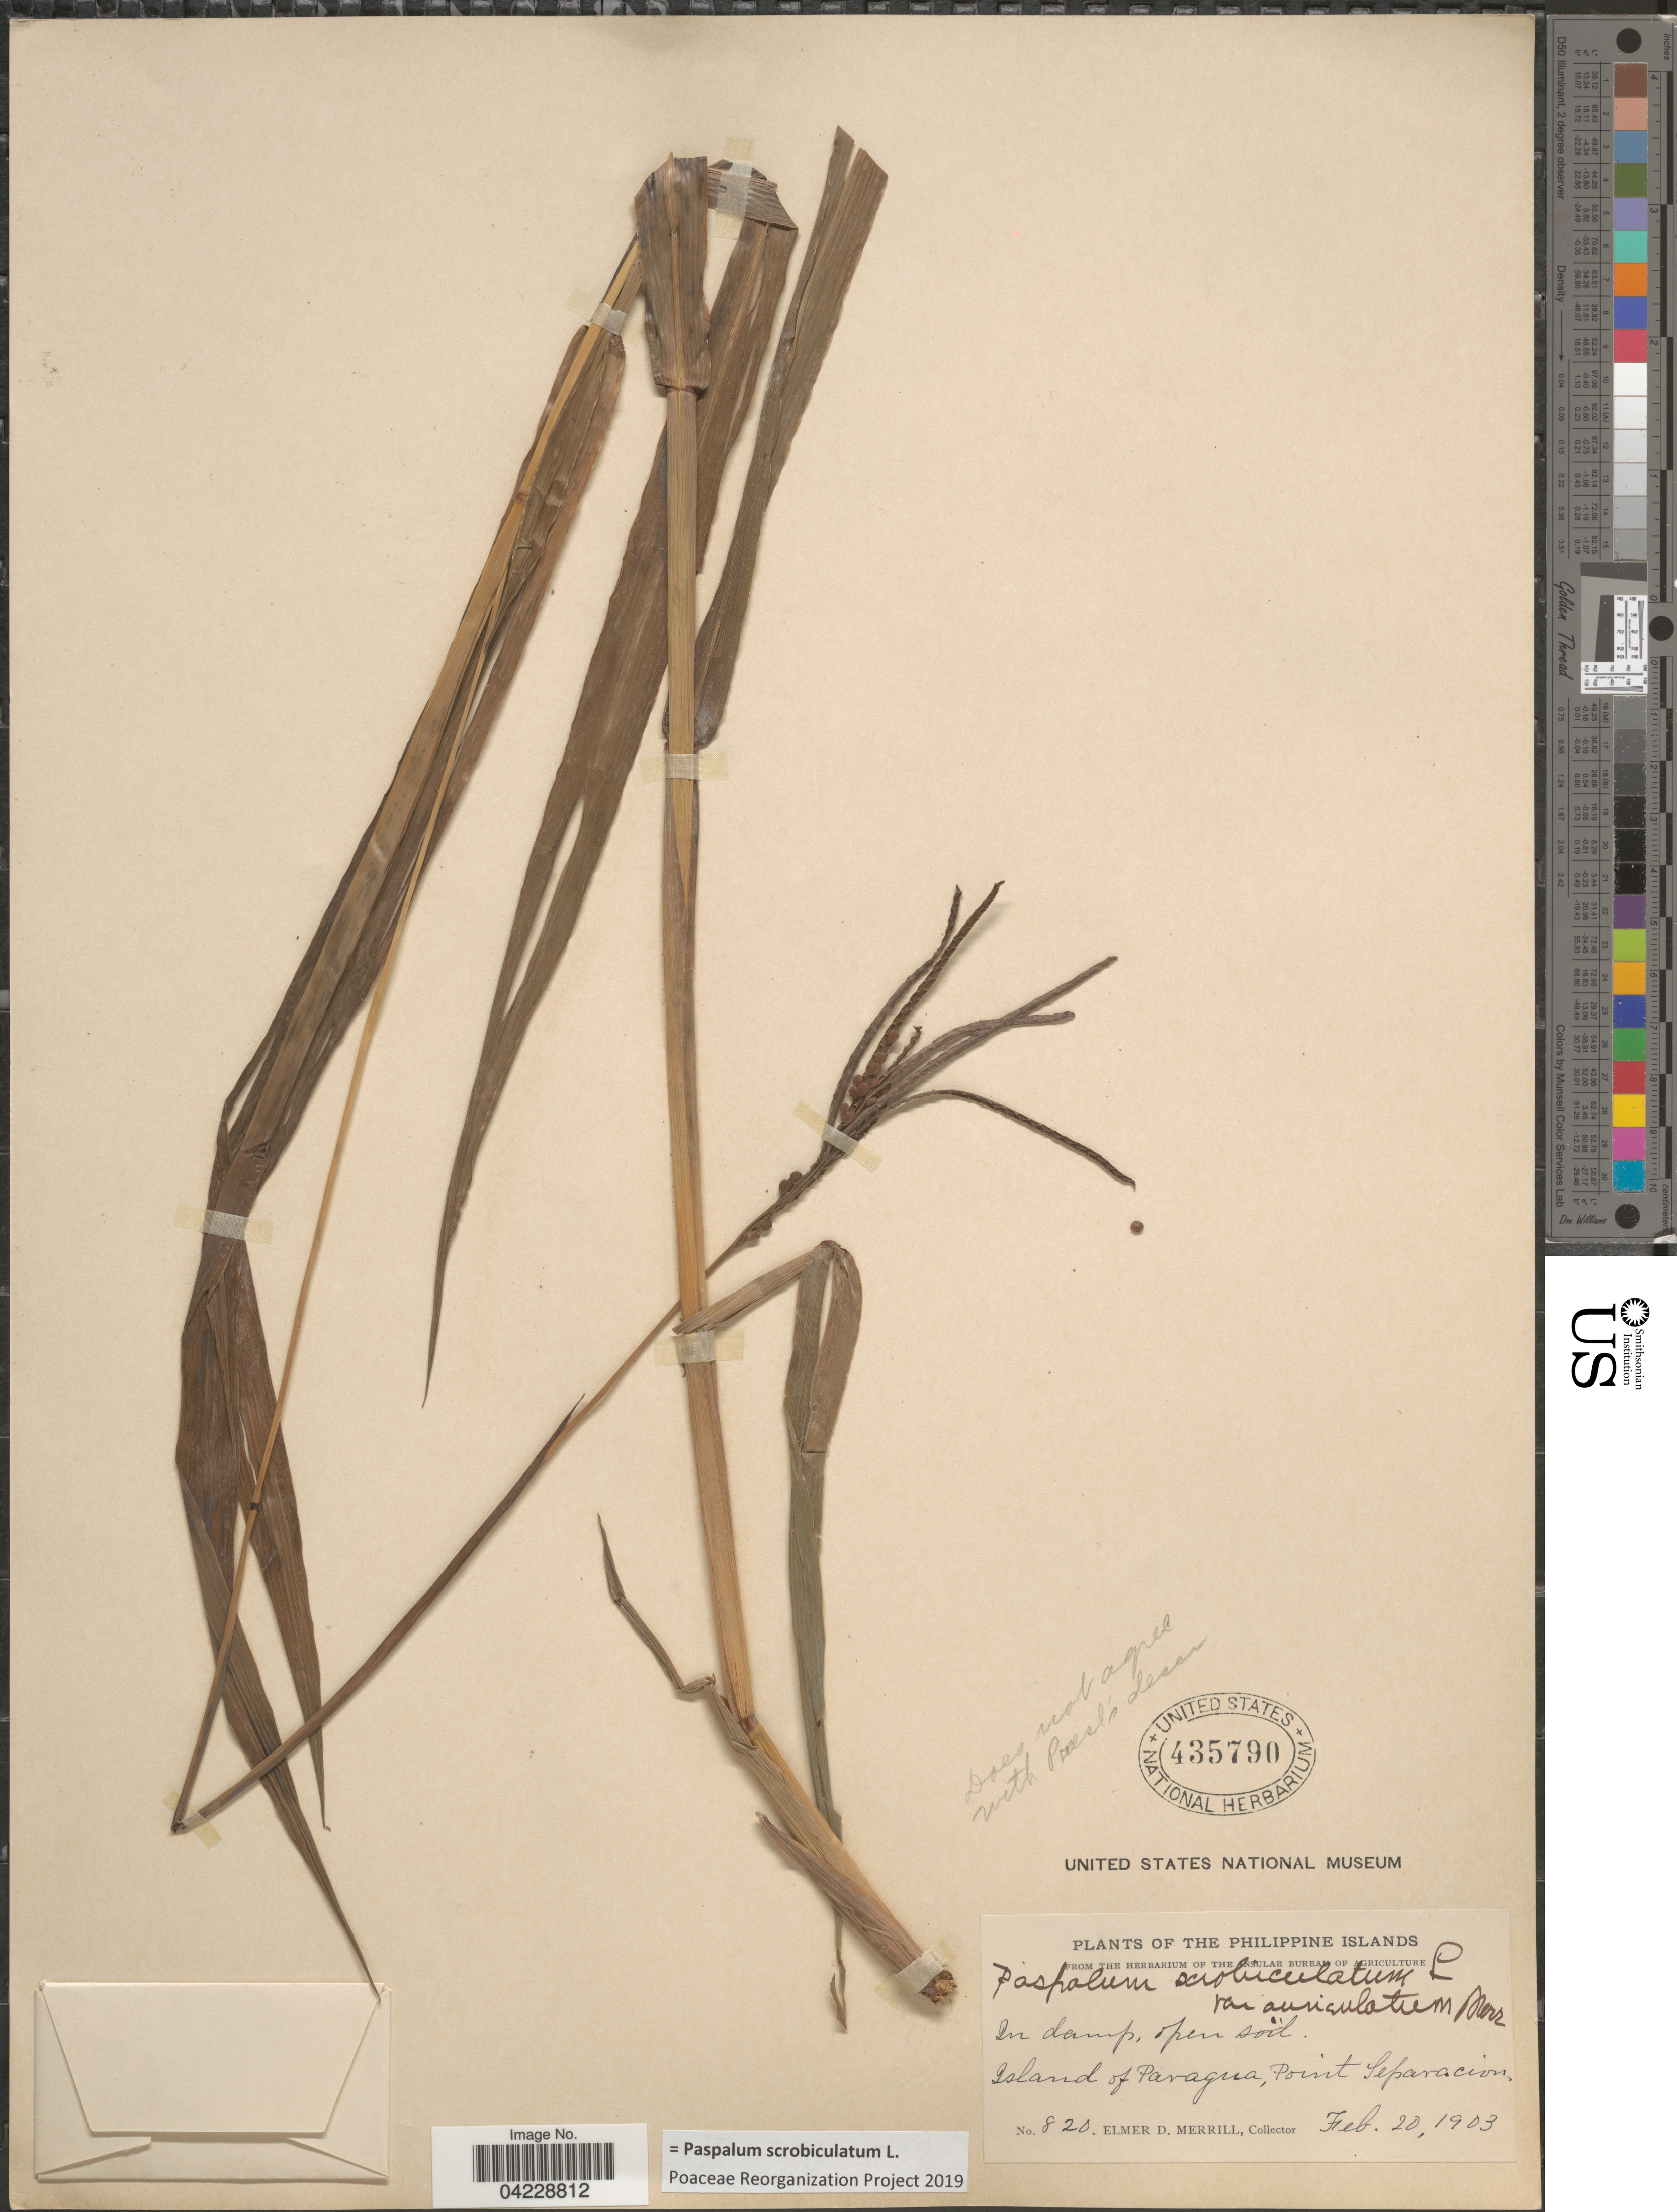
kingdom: Plantae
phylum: Tracheophyta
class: Liliopsida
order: Poales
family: Poaceae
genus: Paspalum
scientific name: Paspalum scrobiculatum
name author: L.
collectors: E. D. Merrill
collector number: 820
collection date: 1903-02-20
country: Philippines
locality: Island of Paragua, Point Separacion.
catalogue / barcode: US 435790